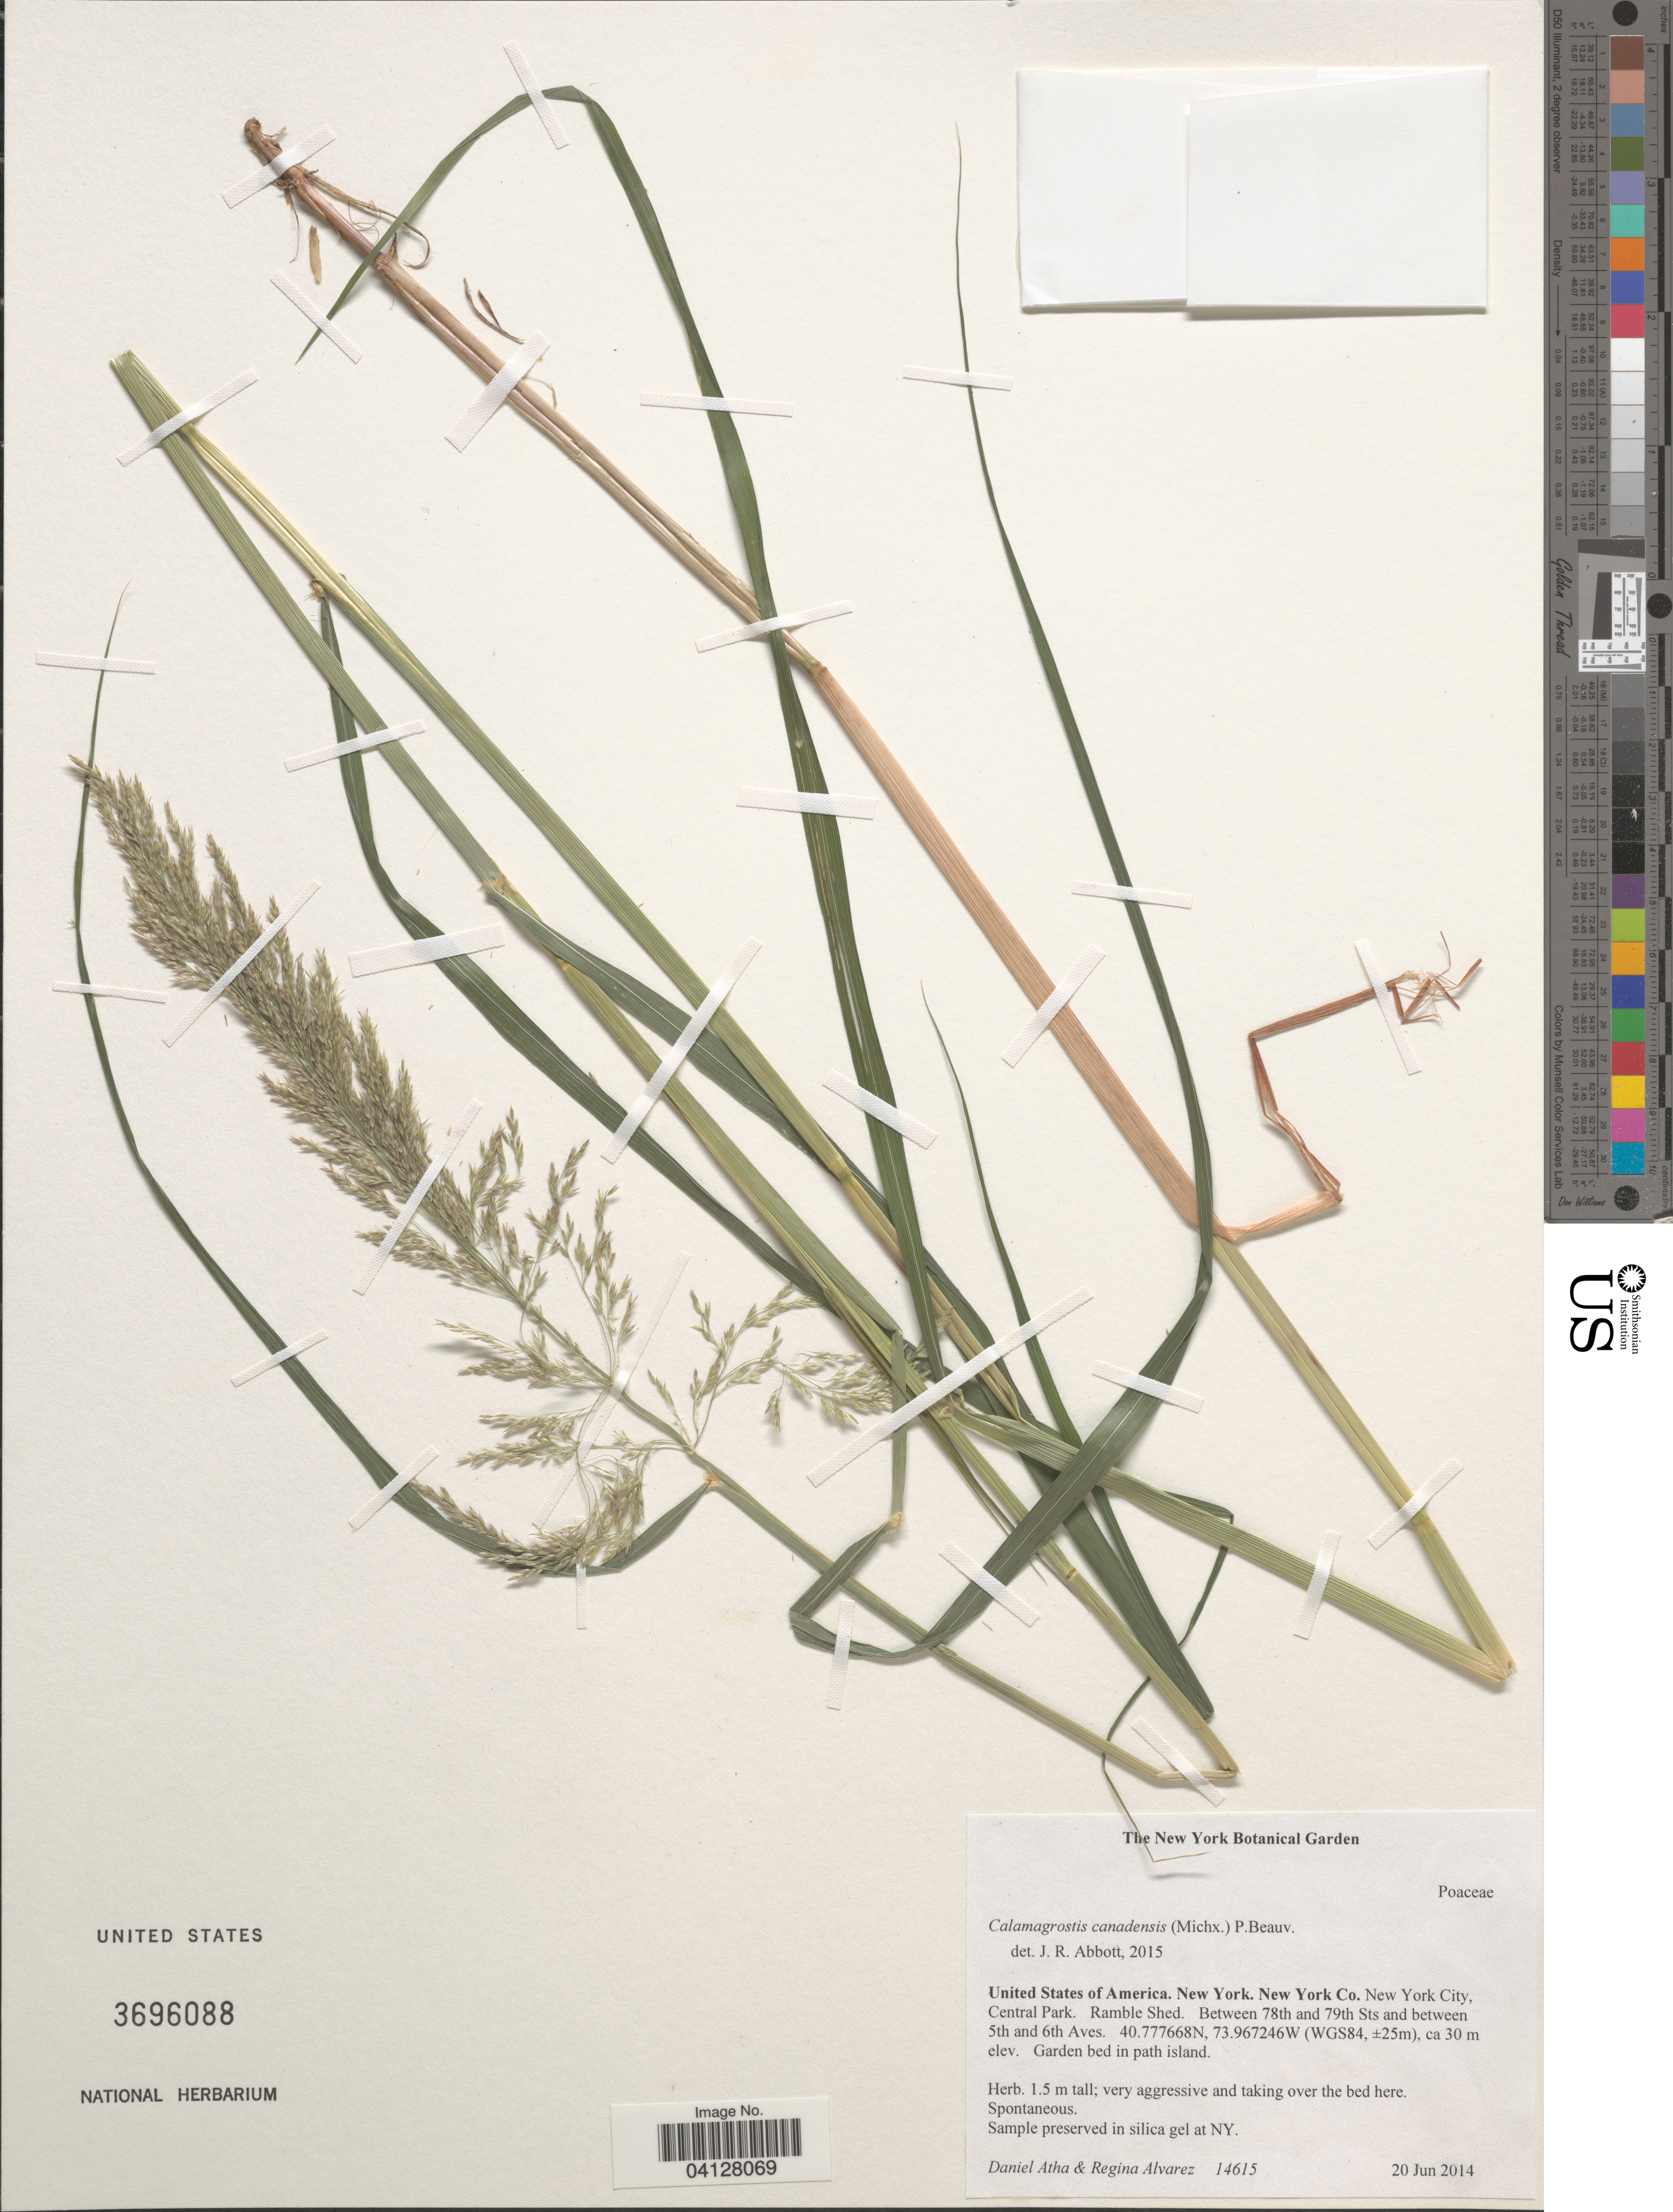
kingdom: Plantae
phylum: Tracheophyta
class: Liliopsida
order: Poales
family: Poaceae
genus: Calamagrostis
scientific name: Calamagrostis canadensis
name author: (Michx.) P. Beauv.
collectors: D. Atha & R. Álvarez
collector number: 14615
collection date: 2014-06-20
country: United States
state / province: New York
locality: New York Co. New York City, Central Park. Ramble Shed. Between 78th and 79th Sts and between 5th and 6th Aves. (WGS84, ±25m).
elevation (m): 30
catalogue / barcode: US 3696088